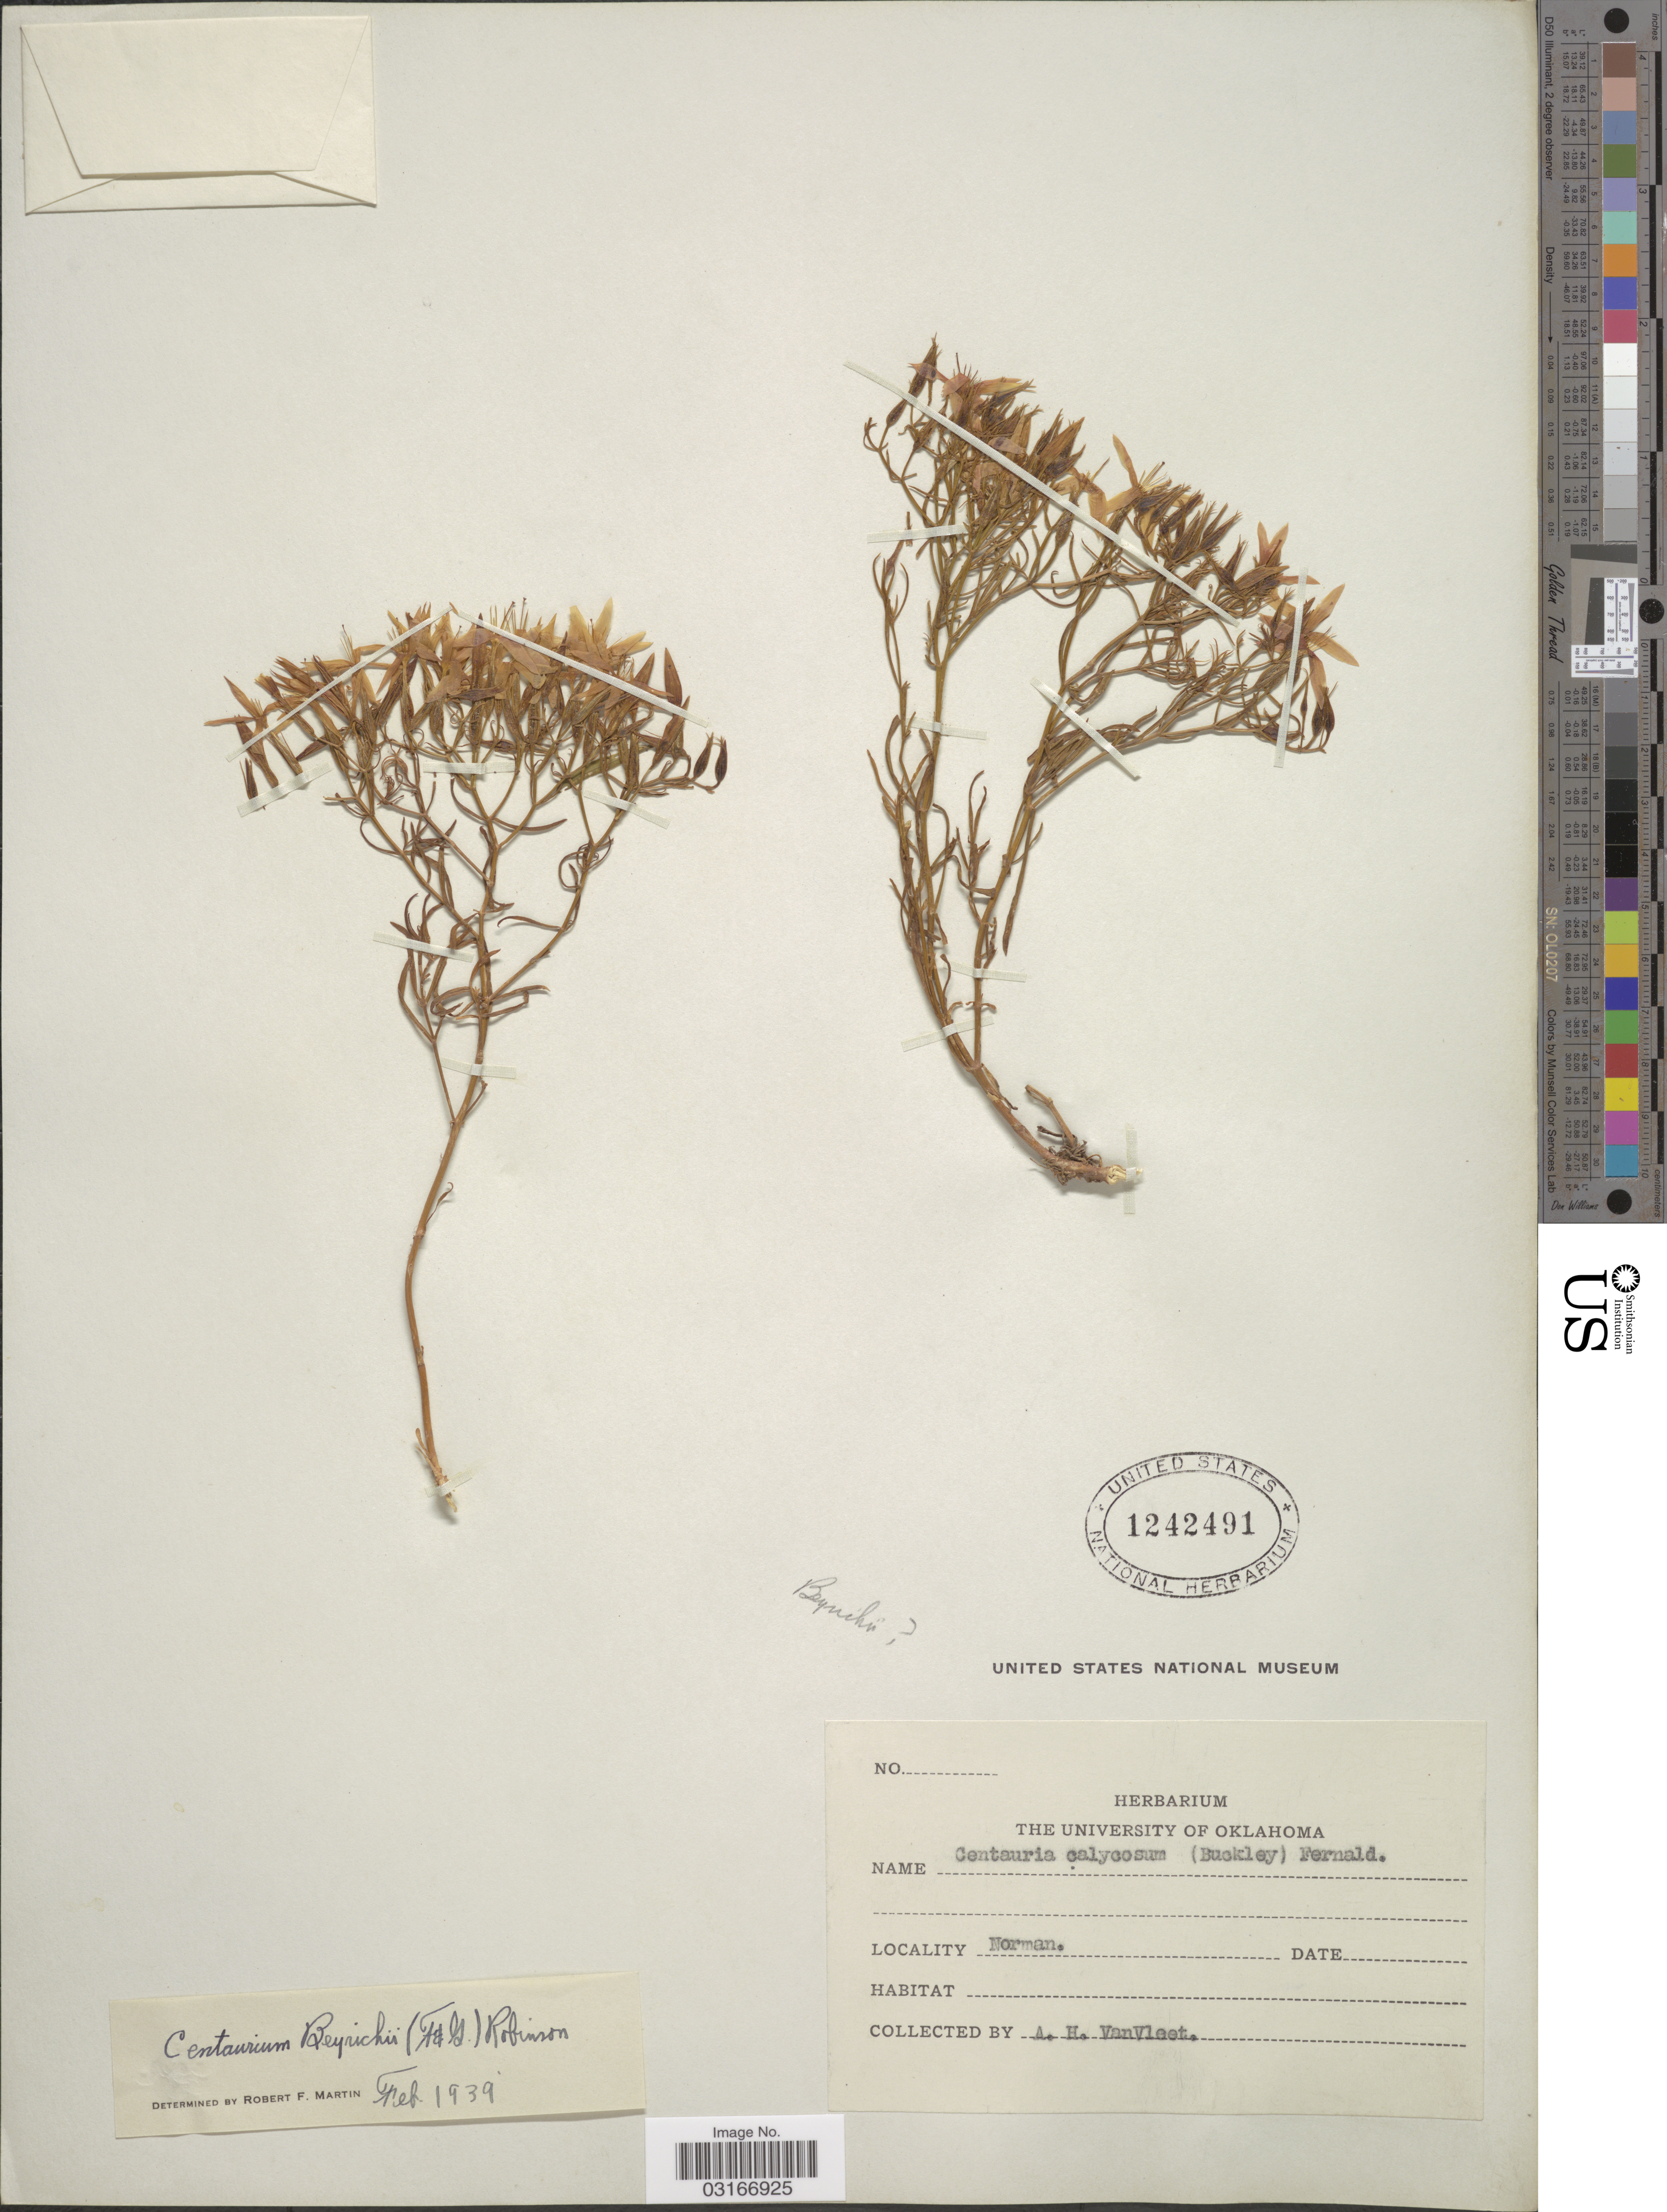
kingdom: Plantae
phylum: Tracheophyta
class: Magnoliopsida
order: Gentianales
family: Gentianaceae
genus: Centaurium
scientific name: Centaurium beyrichii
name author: (Torr.) B.L. Rob.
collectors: A. H. Van Vleet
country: United States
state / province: Oklahoma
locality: Norman.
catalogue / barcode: US 1242491